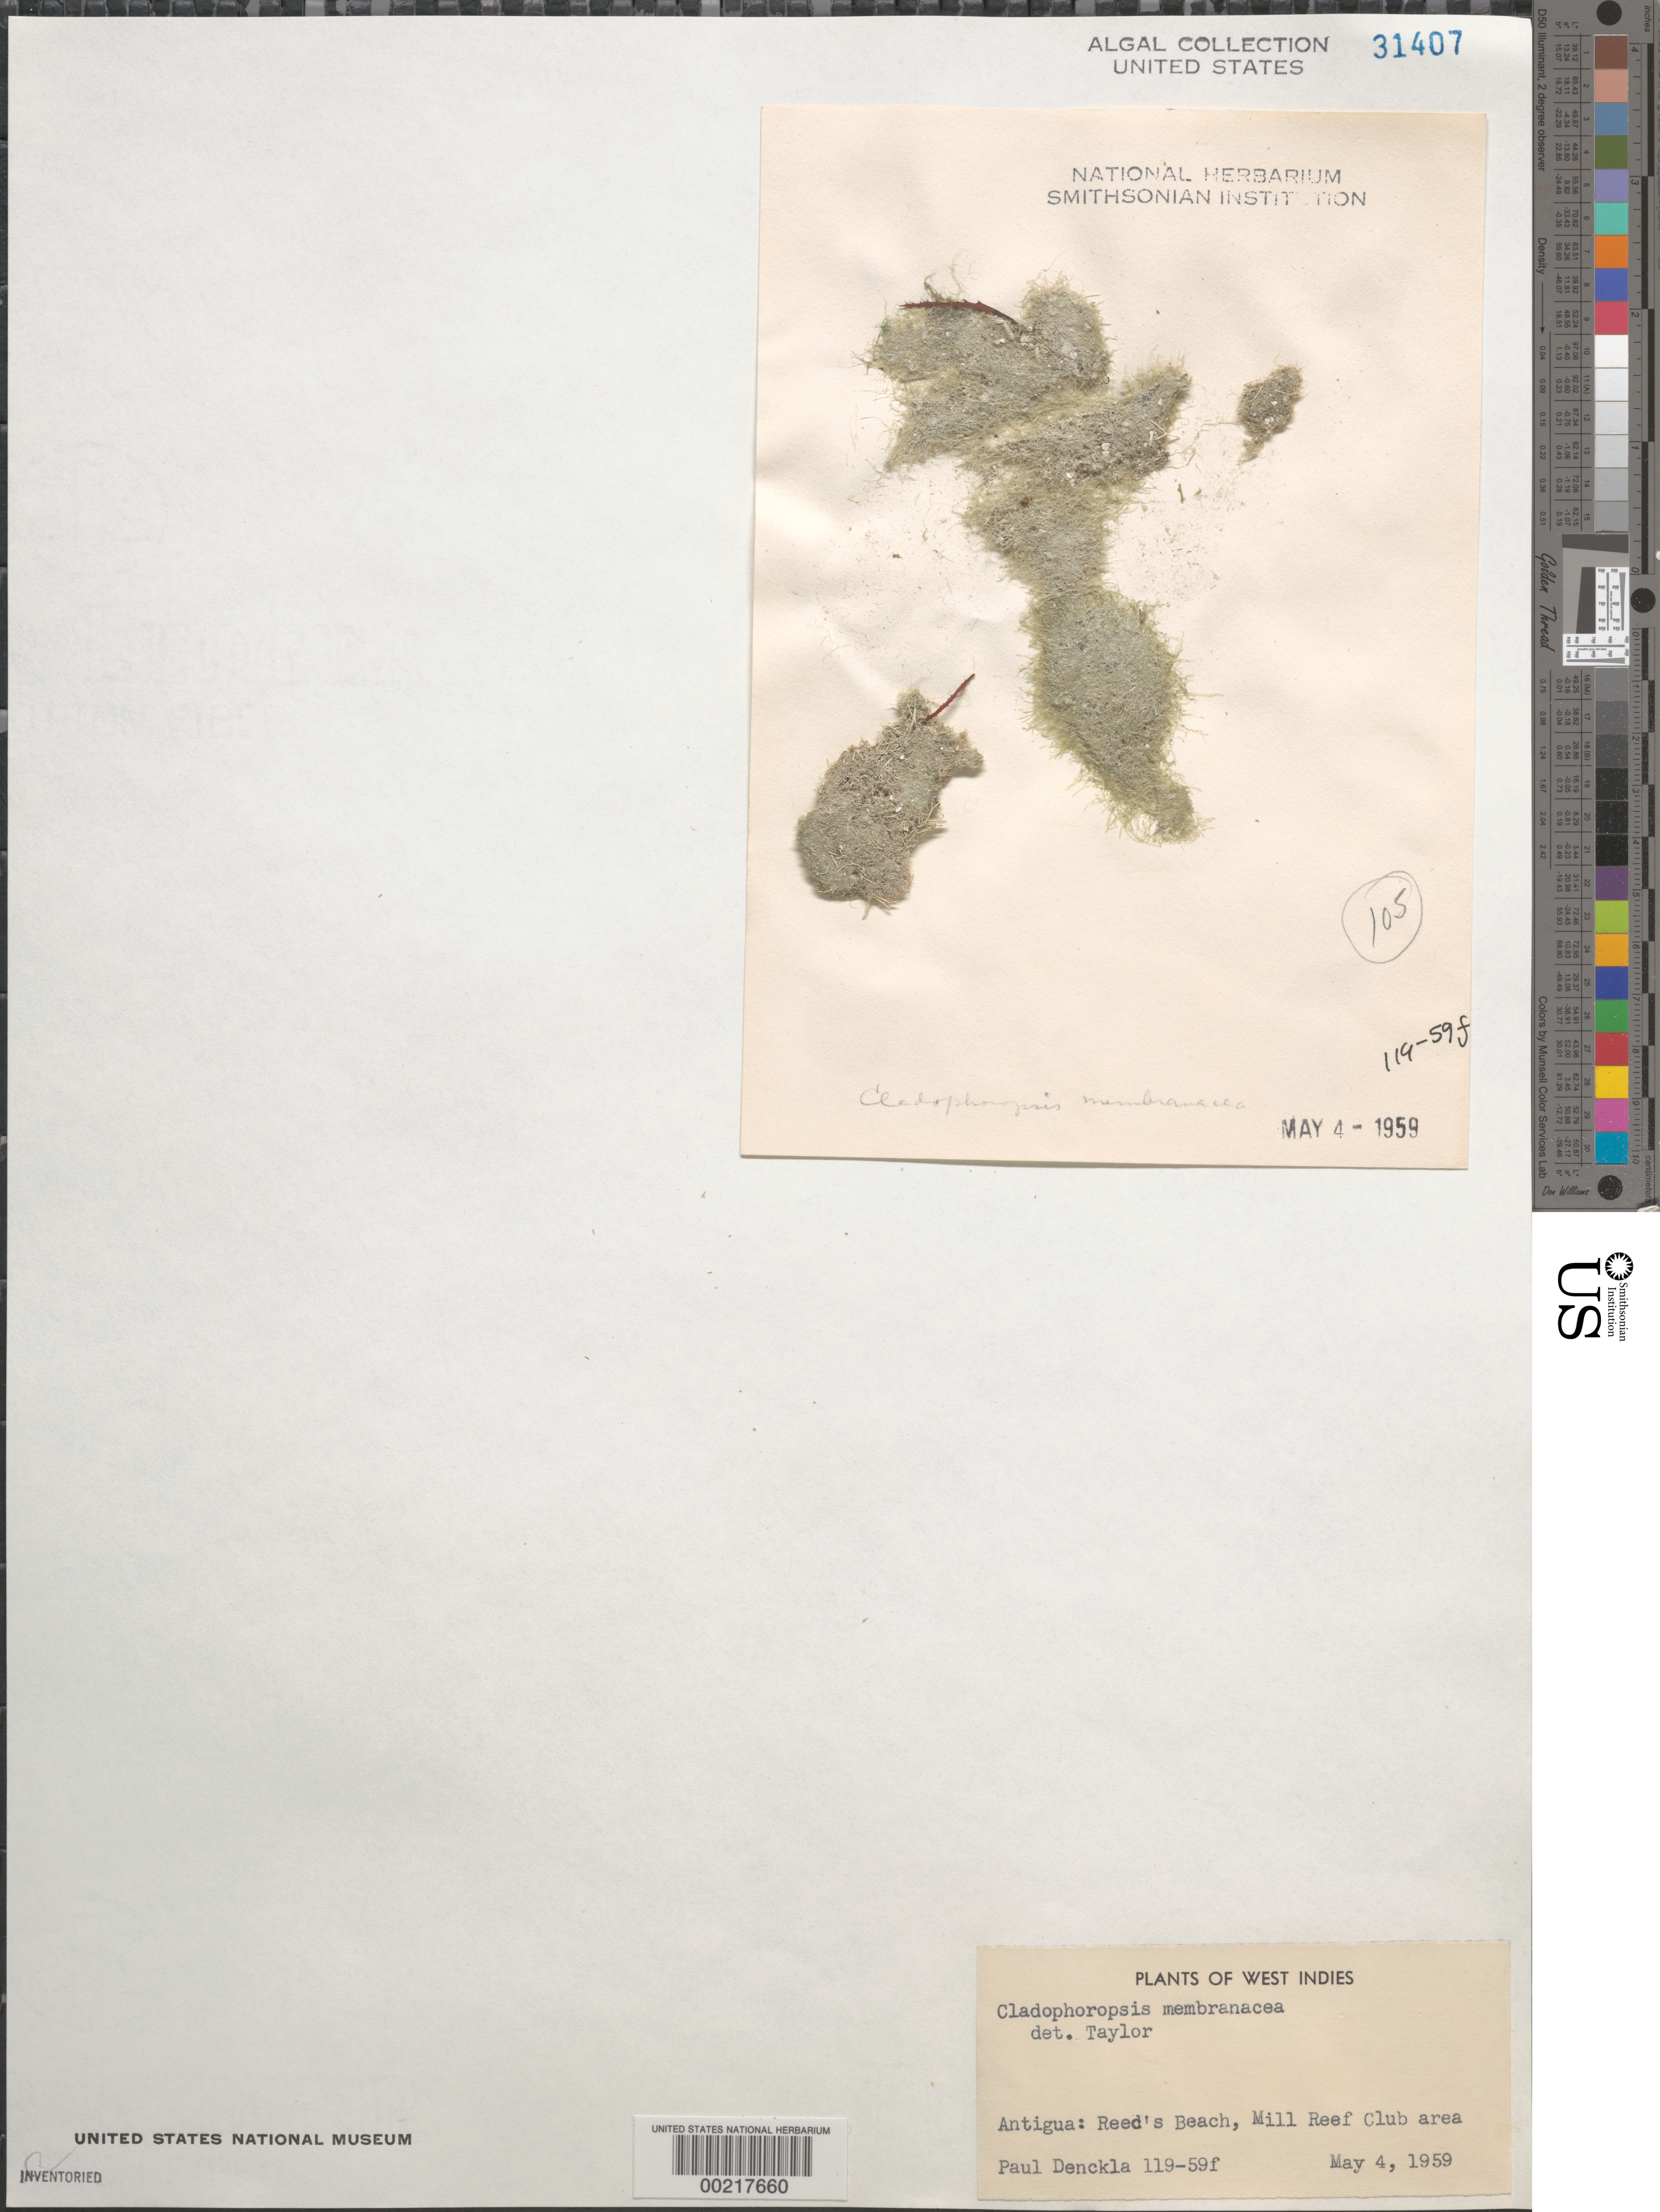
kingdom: Plantae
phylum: Chlorophyta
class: Ulvophyceae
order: Siphonocladales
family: Boodleaceae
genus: Cladophoropsis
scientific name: Cladophoropsis membranacea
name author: (Hofman-Bang) Børgesen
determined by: Taylor, William R.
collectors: P. Denckla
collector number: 119-59f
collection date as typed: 04 May 1959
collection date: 1959-05-04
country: Antigua and Barbuda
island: Antigua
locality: Reed's Beach, Mill Reef Club area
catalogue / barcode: US 31407